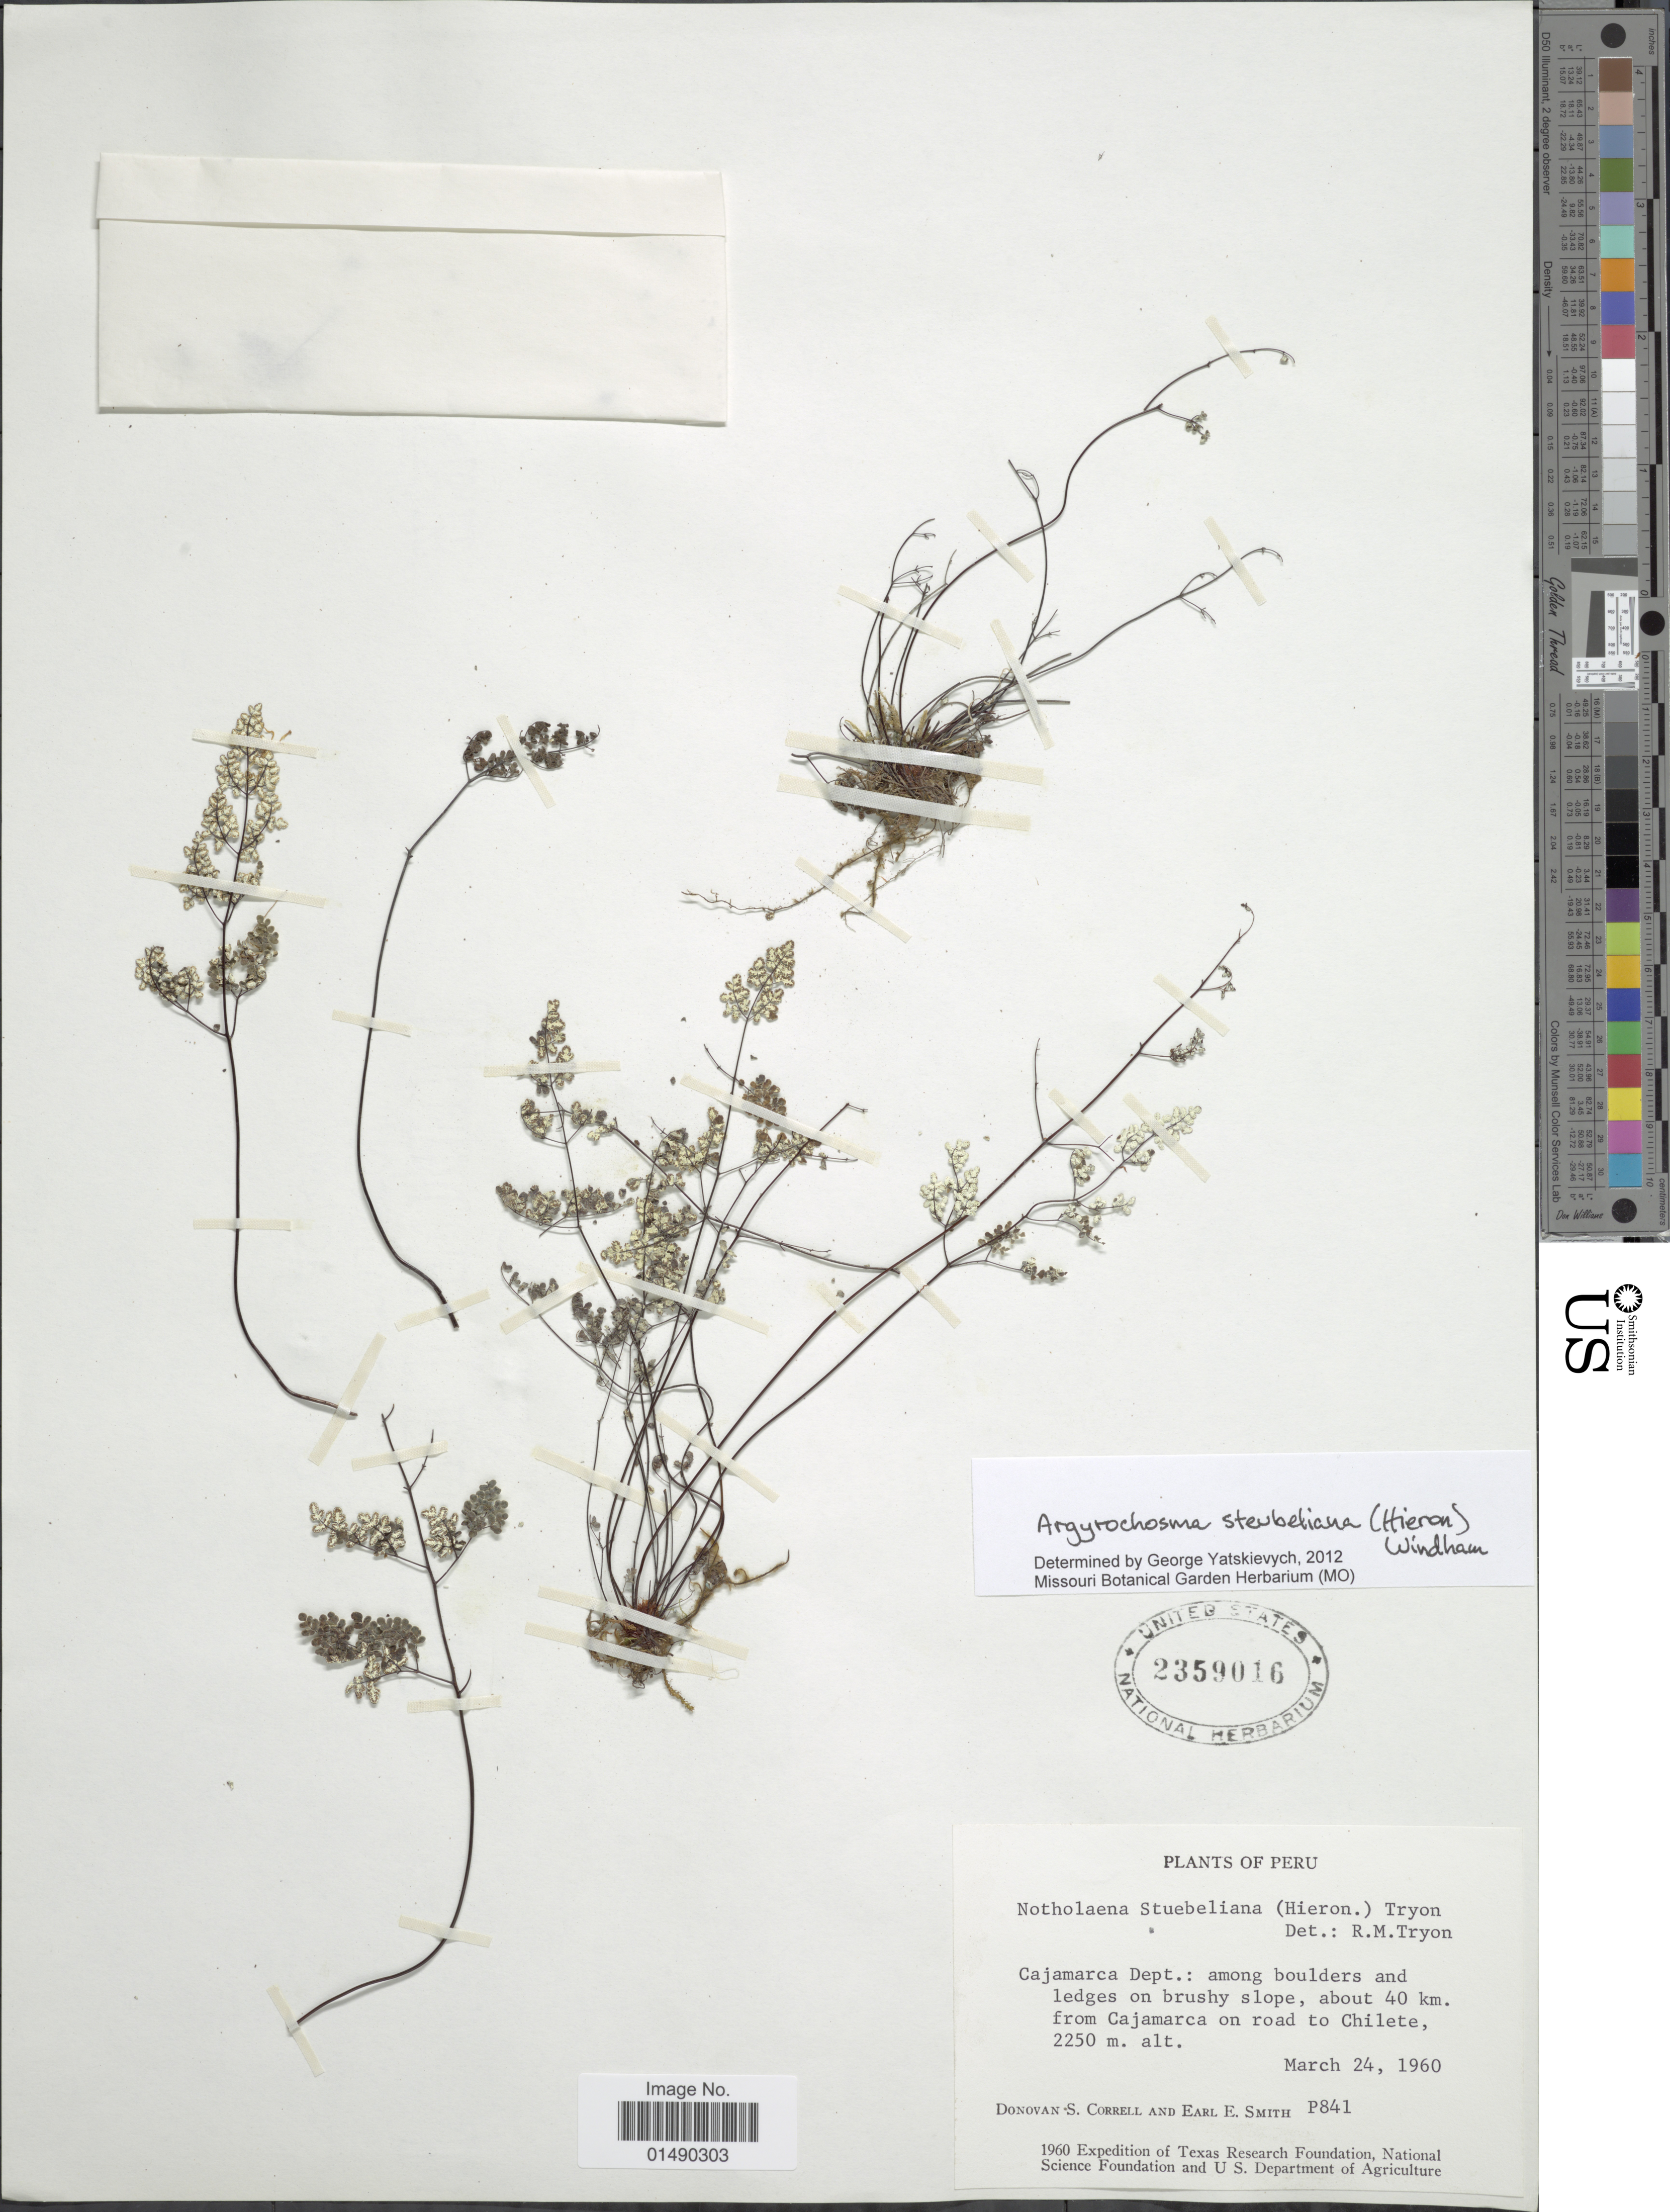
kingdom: Plantae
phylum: Tracheophyta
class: Polypodiopsida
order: Polypodiales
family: Pteridaceae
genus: Argyrochosma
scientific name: Argyrochosma stuebeliana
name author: (Hieron.) Windham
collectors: D. S. Correll & E. E. Smith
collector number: P841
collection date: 1960-03-24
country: Peru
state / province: Cajamarca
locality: Peru, Cajamarca Dept.: among boulders and ledges on brushy slope, about 40 km. from Cajamarca on road to Chilete.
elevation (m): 2250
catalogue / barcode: US 2359016